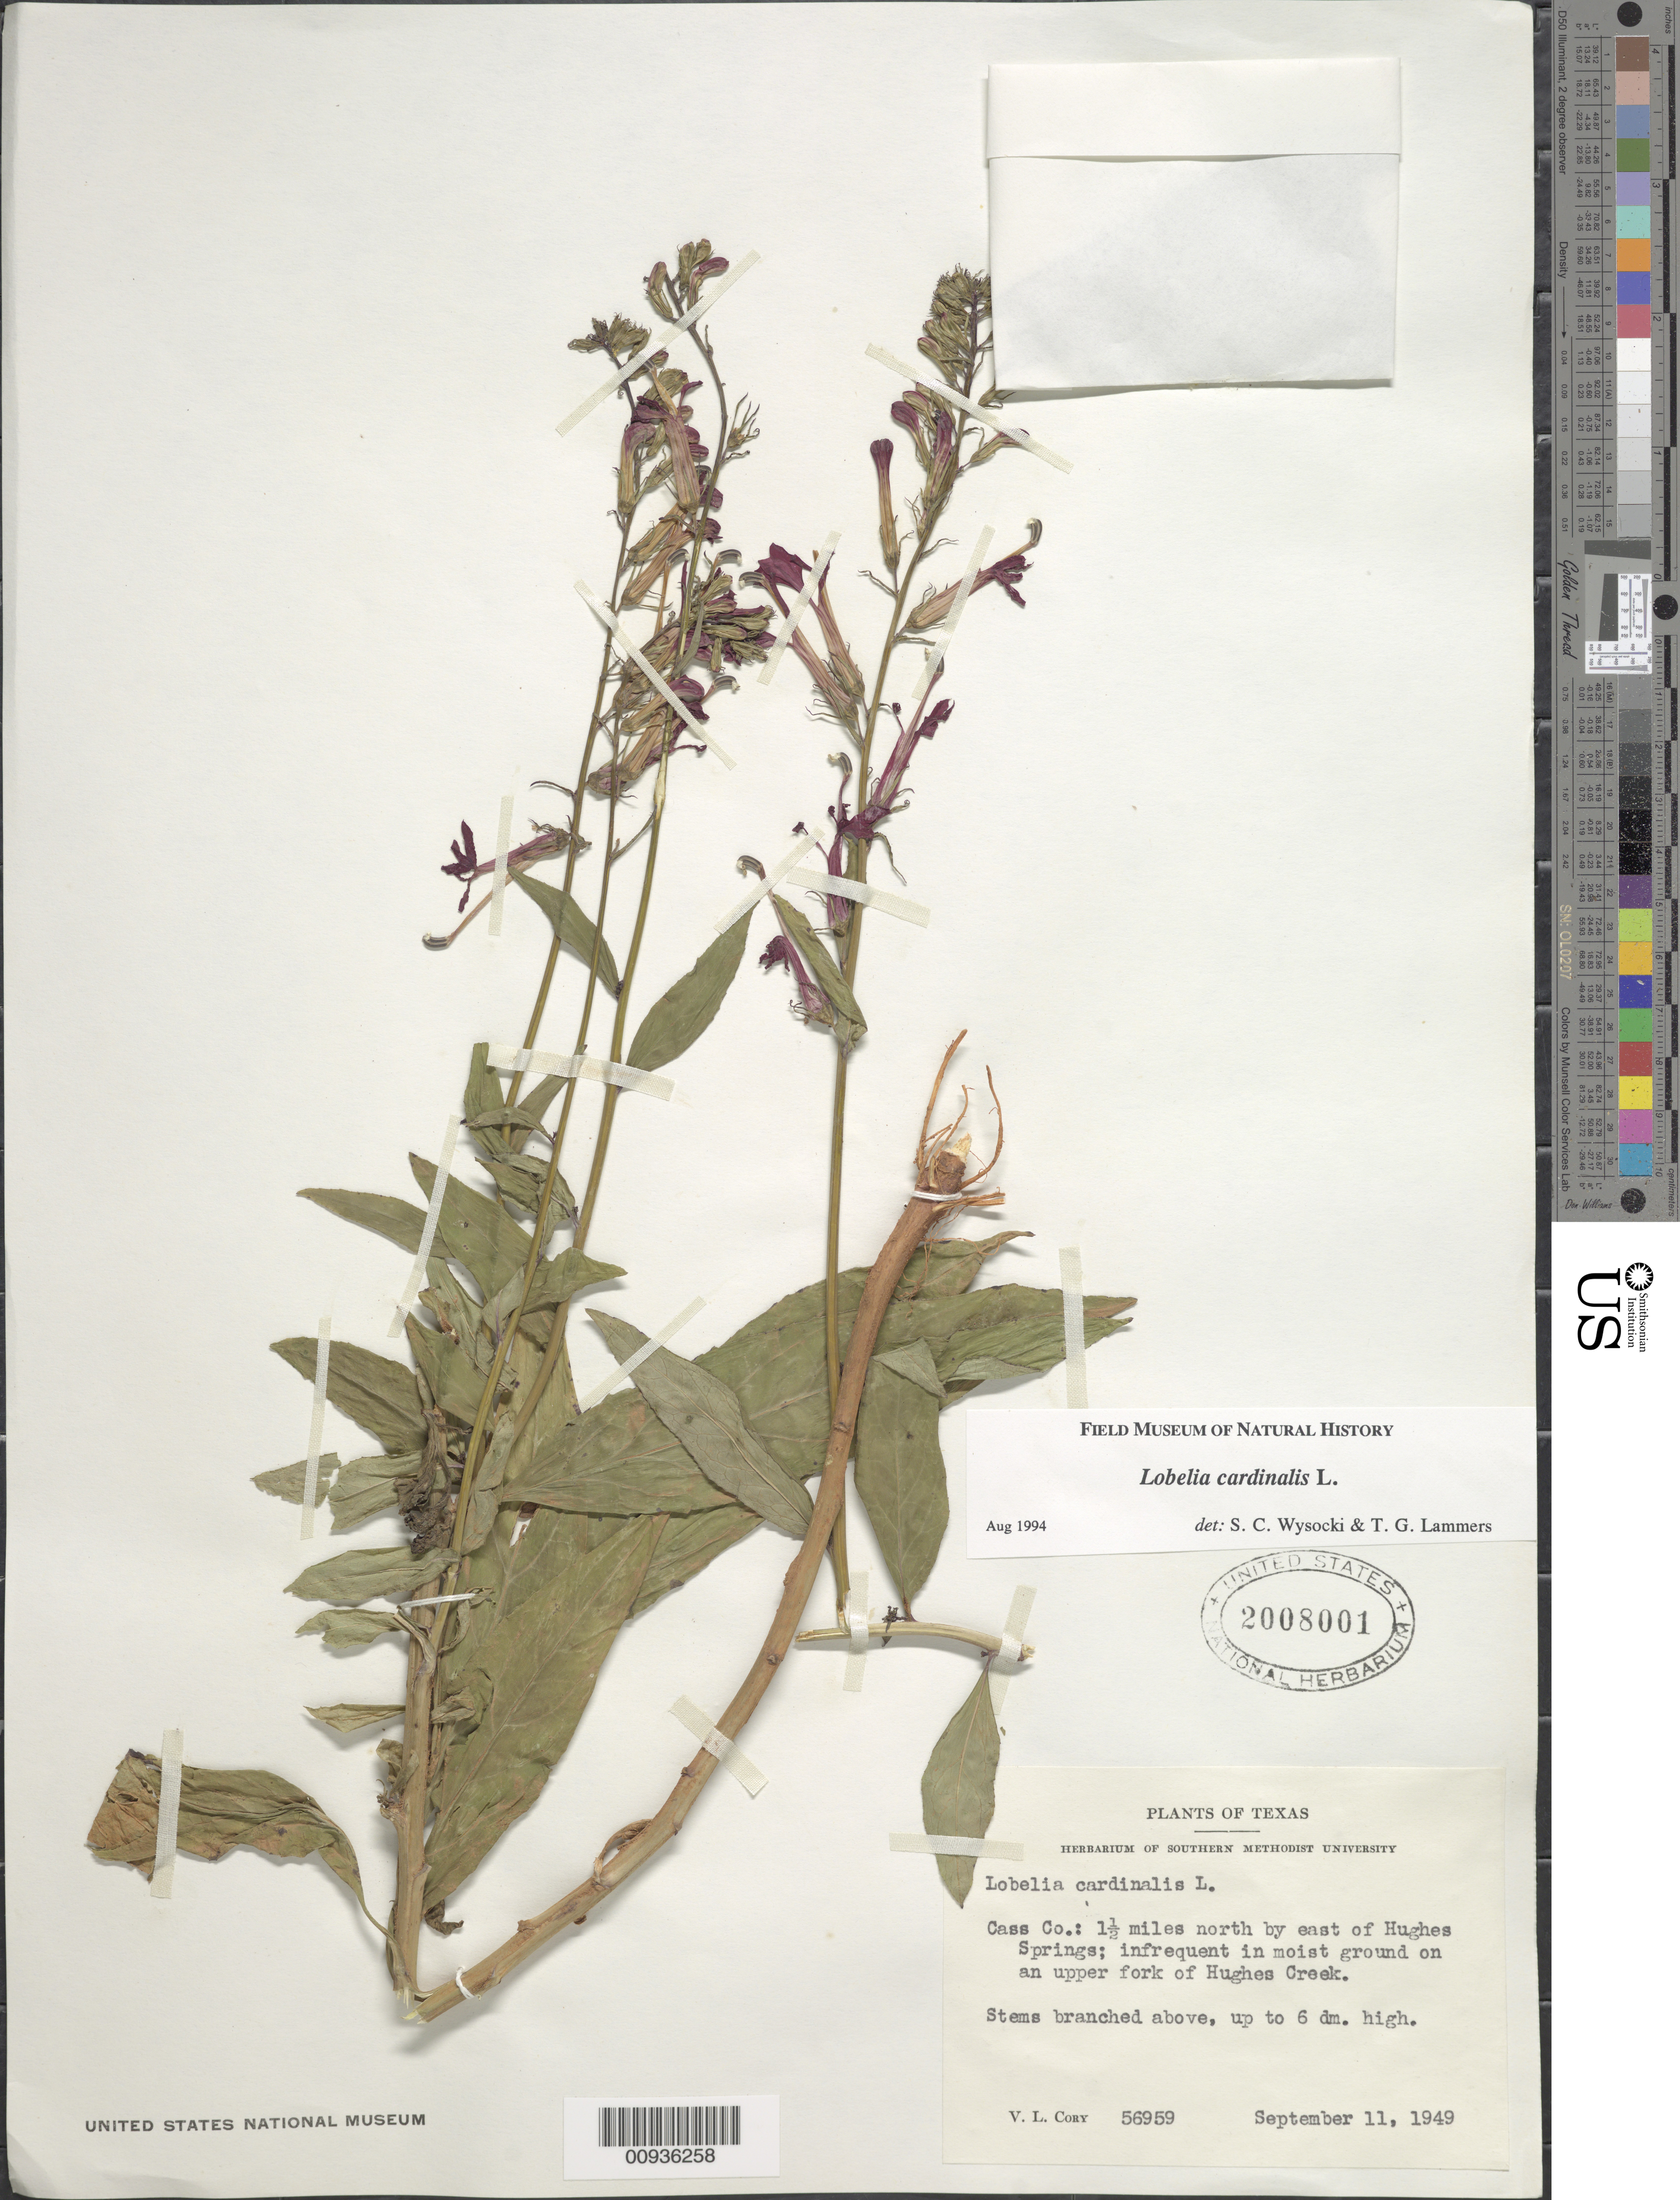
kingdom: Plantae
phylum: Tracheophyta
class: Magnoliopsida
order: Asterales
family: Campanulaceae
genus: Lobelia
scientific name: Lobelia cardinalis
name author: L.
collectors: V. Cory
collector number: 56959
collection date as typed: September 11, 1949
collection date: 1949-09-11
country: United States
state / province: Texas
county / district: Cass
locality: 1.5 miles north by east of Hughes Springs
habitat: moist ground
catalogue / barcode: US 2008001